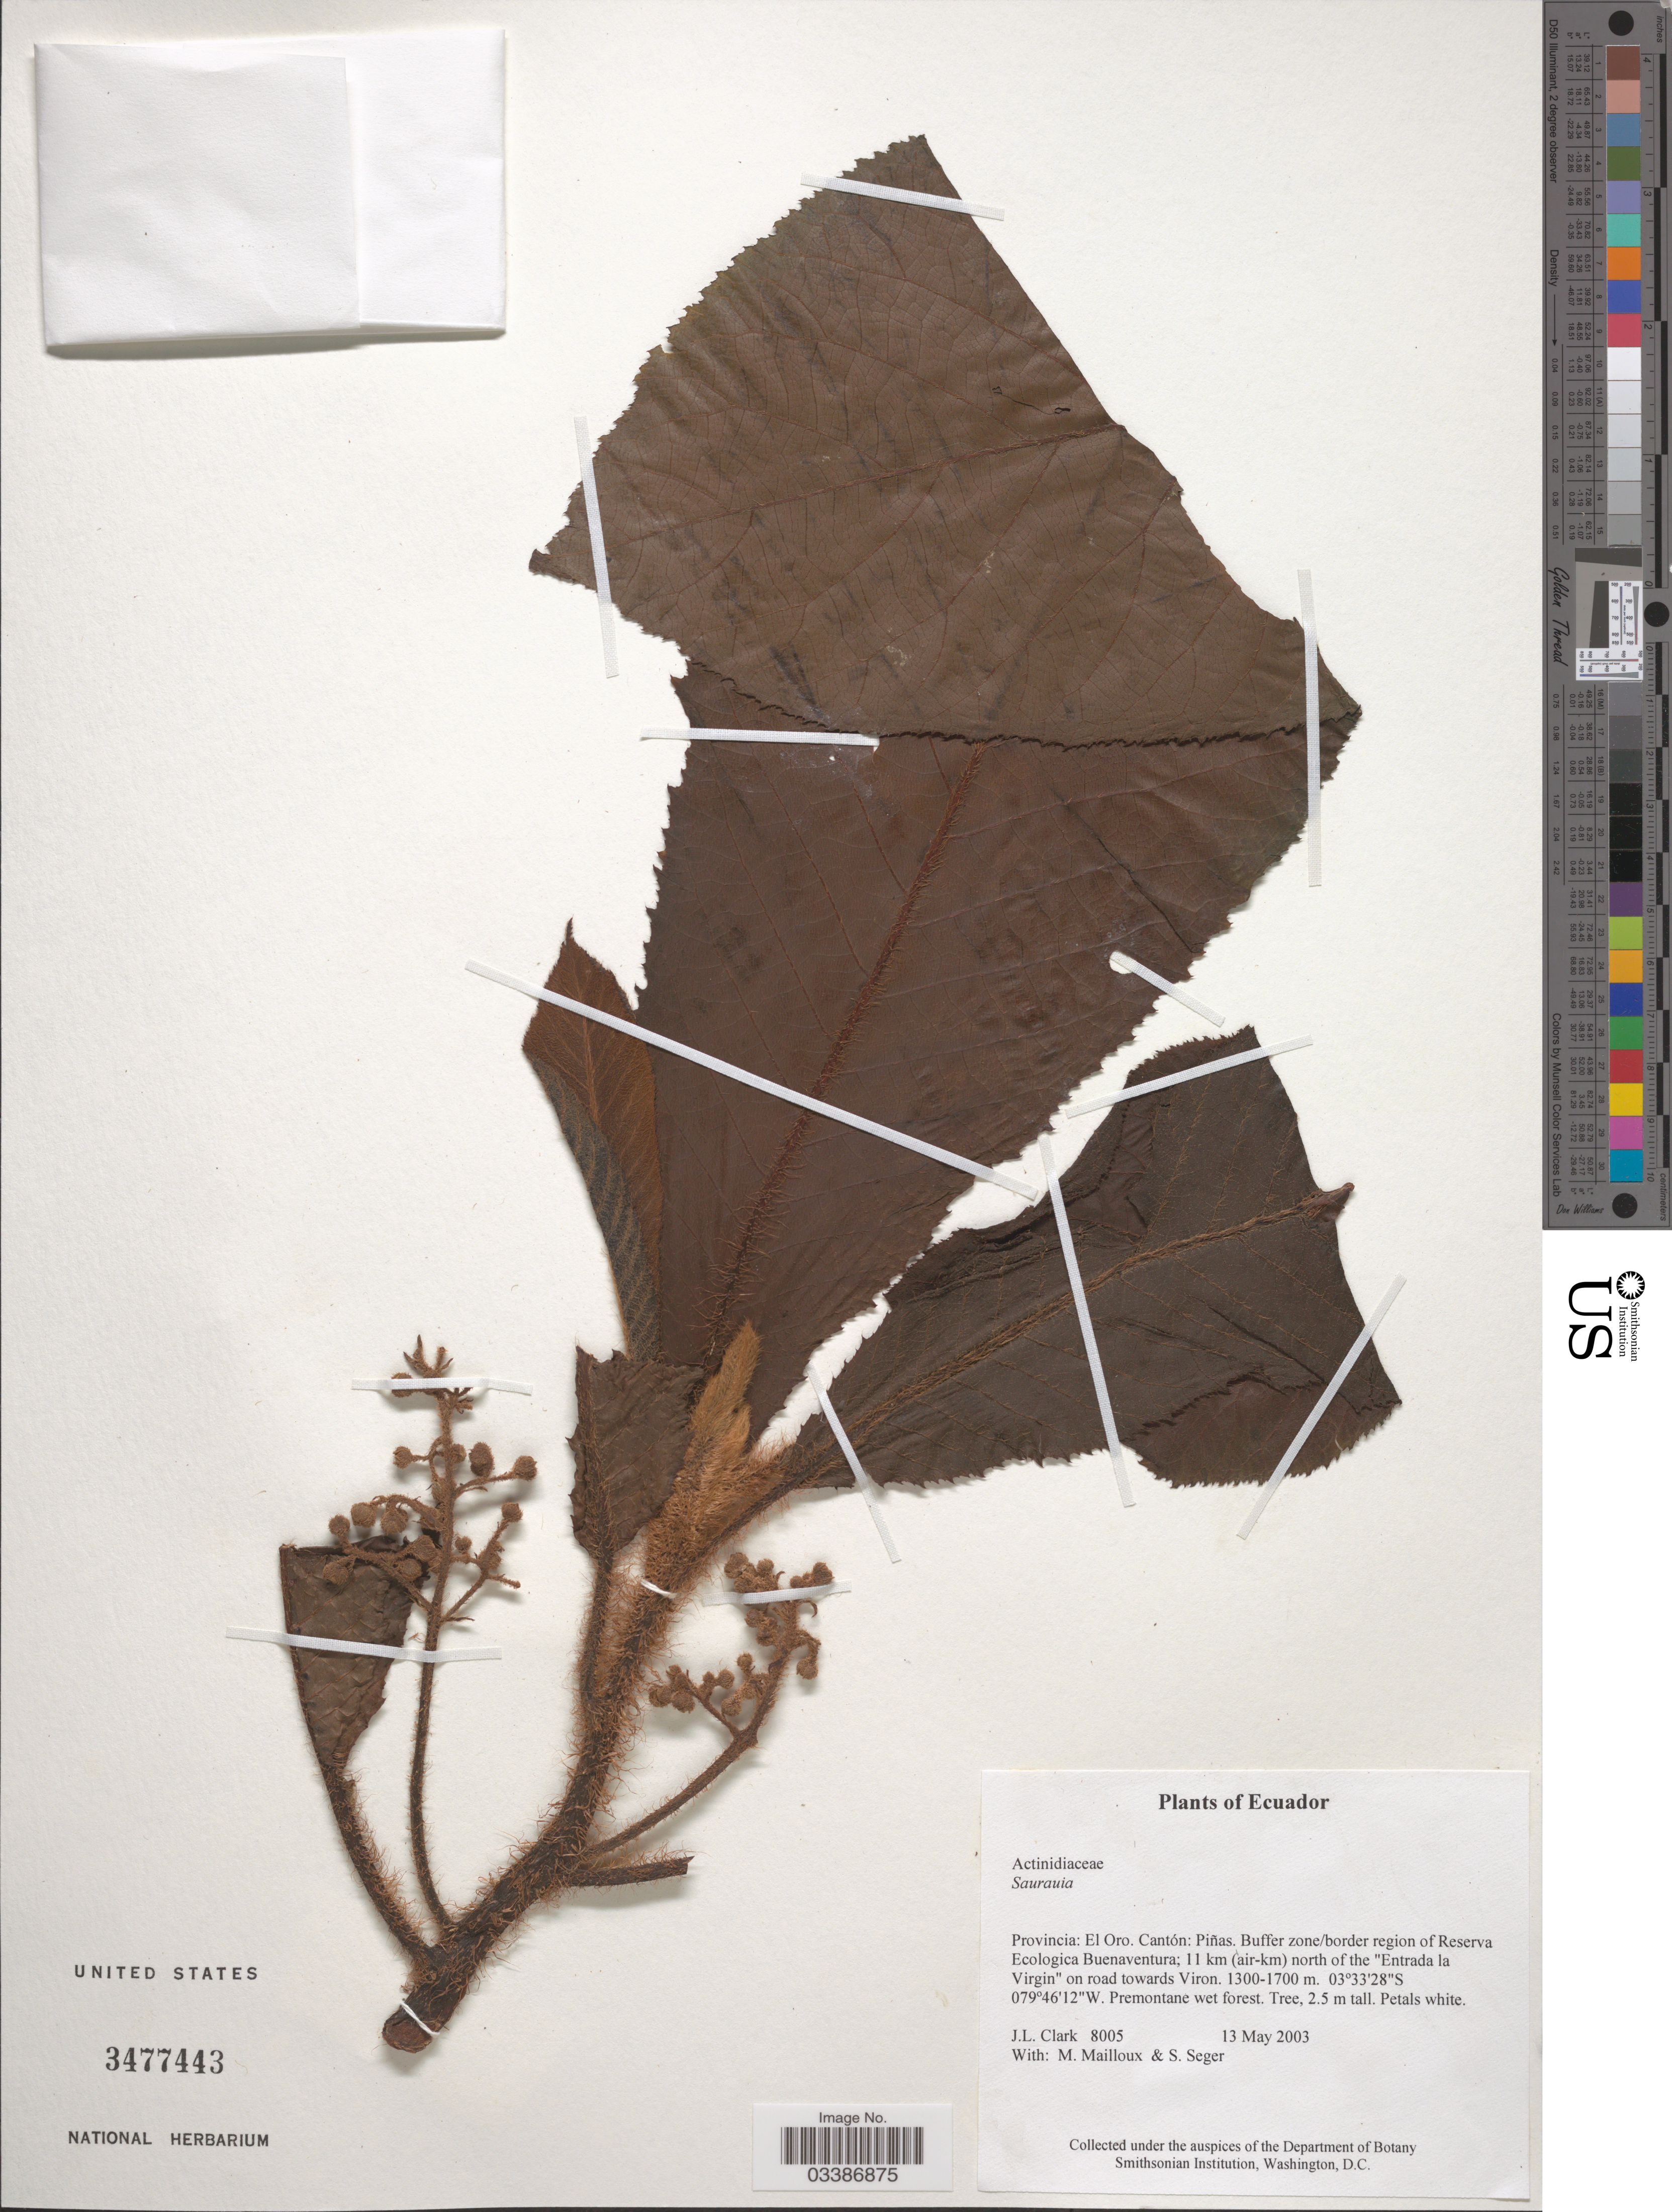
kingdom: Plantae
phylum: Tracheophyta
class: Magnoliopsida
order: Ericales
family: Actinidiaceae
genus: Saurauia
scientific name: Saurauia sp.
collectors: J. L. Clark, M. Mailloux & S. Seger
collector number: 8005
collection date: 2003-05-13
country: Ecuador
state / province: El Oro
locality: Cantón: Piñas. Buffer zone/border region of Reserva Ecologica Buenaventura; 11 km (air-km) north of the "Entrada la Virgin" on road towards Viron.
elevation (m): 1300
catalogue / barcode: US 3477443